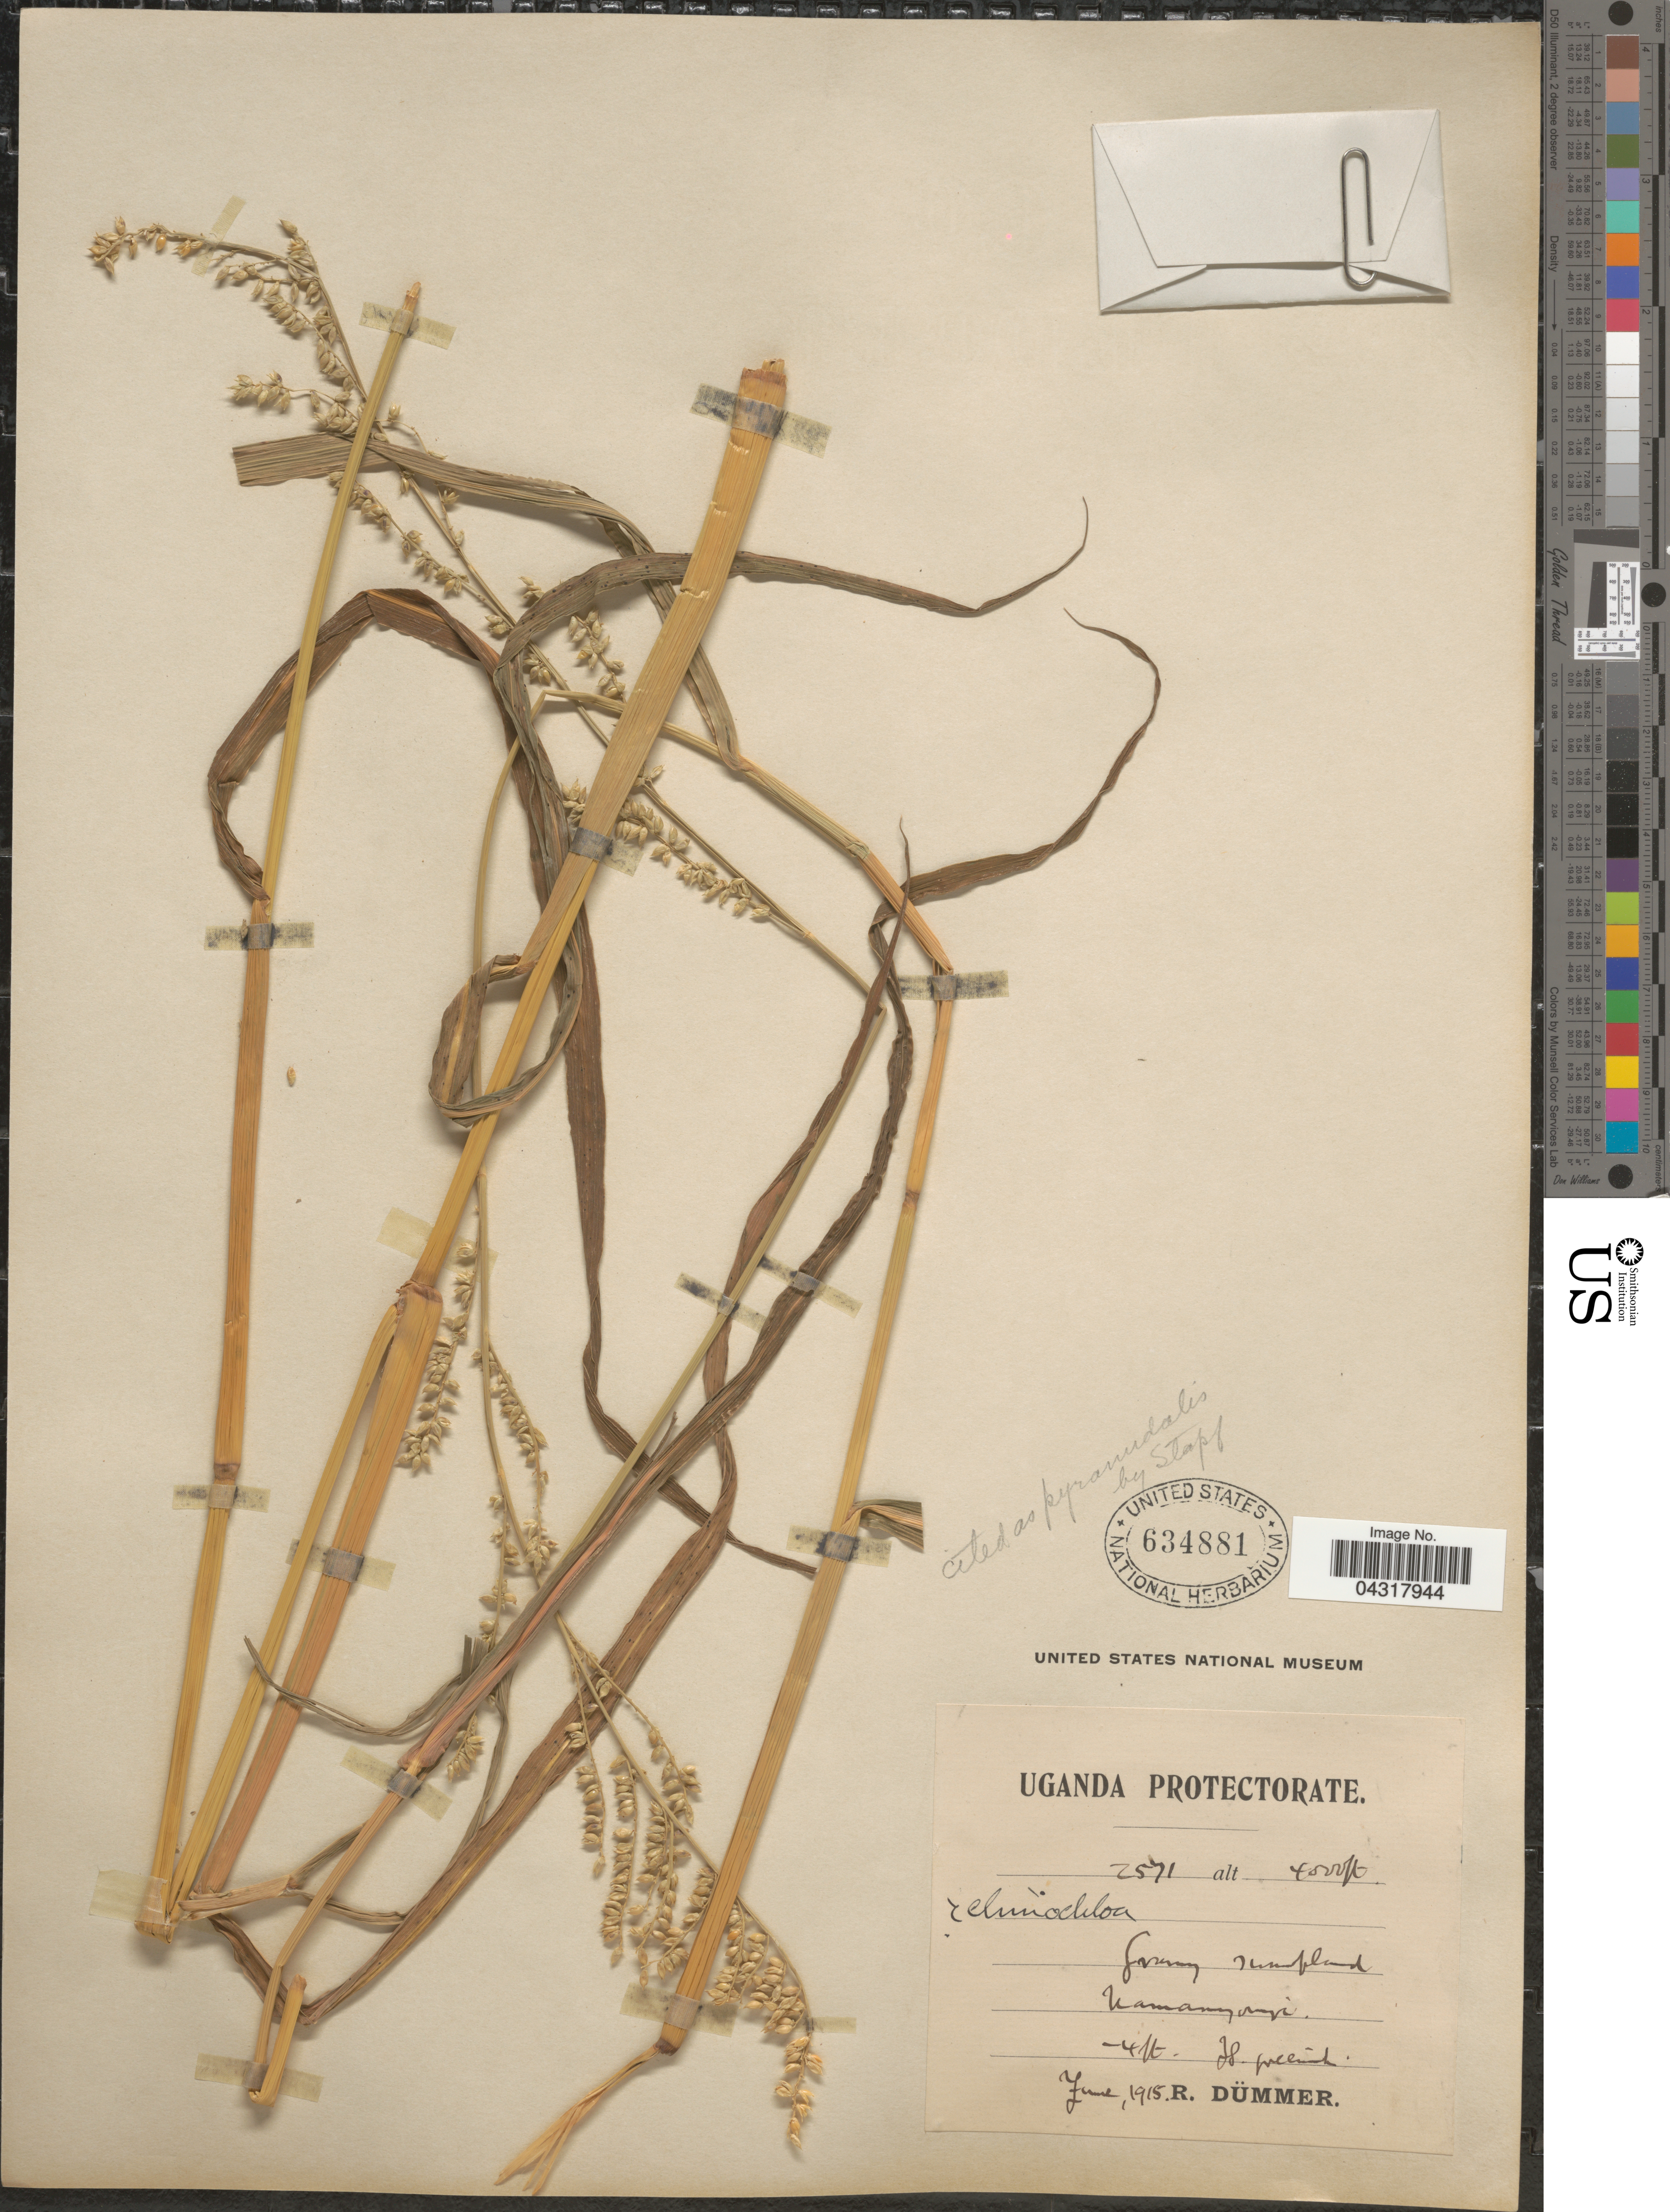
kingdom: Plantae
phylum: Tracheophyta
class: Liliopsida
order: Poales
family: Poaceae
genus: Echinochloa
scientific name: Echinochloa pyramidalis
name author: (Lam.) Hitchc. & Chase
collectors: R. A. Dümmer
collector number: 2571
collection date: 1915-06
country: Uganda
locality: Uganda Protectorate. Grassy swampland. [illegible text].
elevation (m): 1219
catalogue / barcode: US 634881